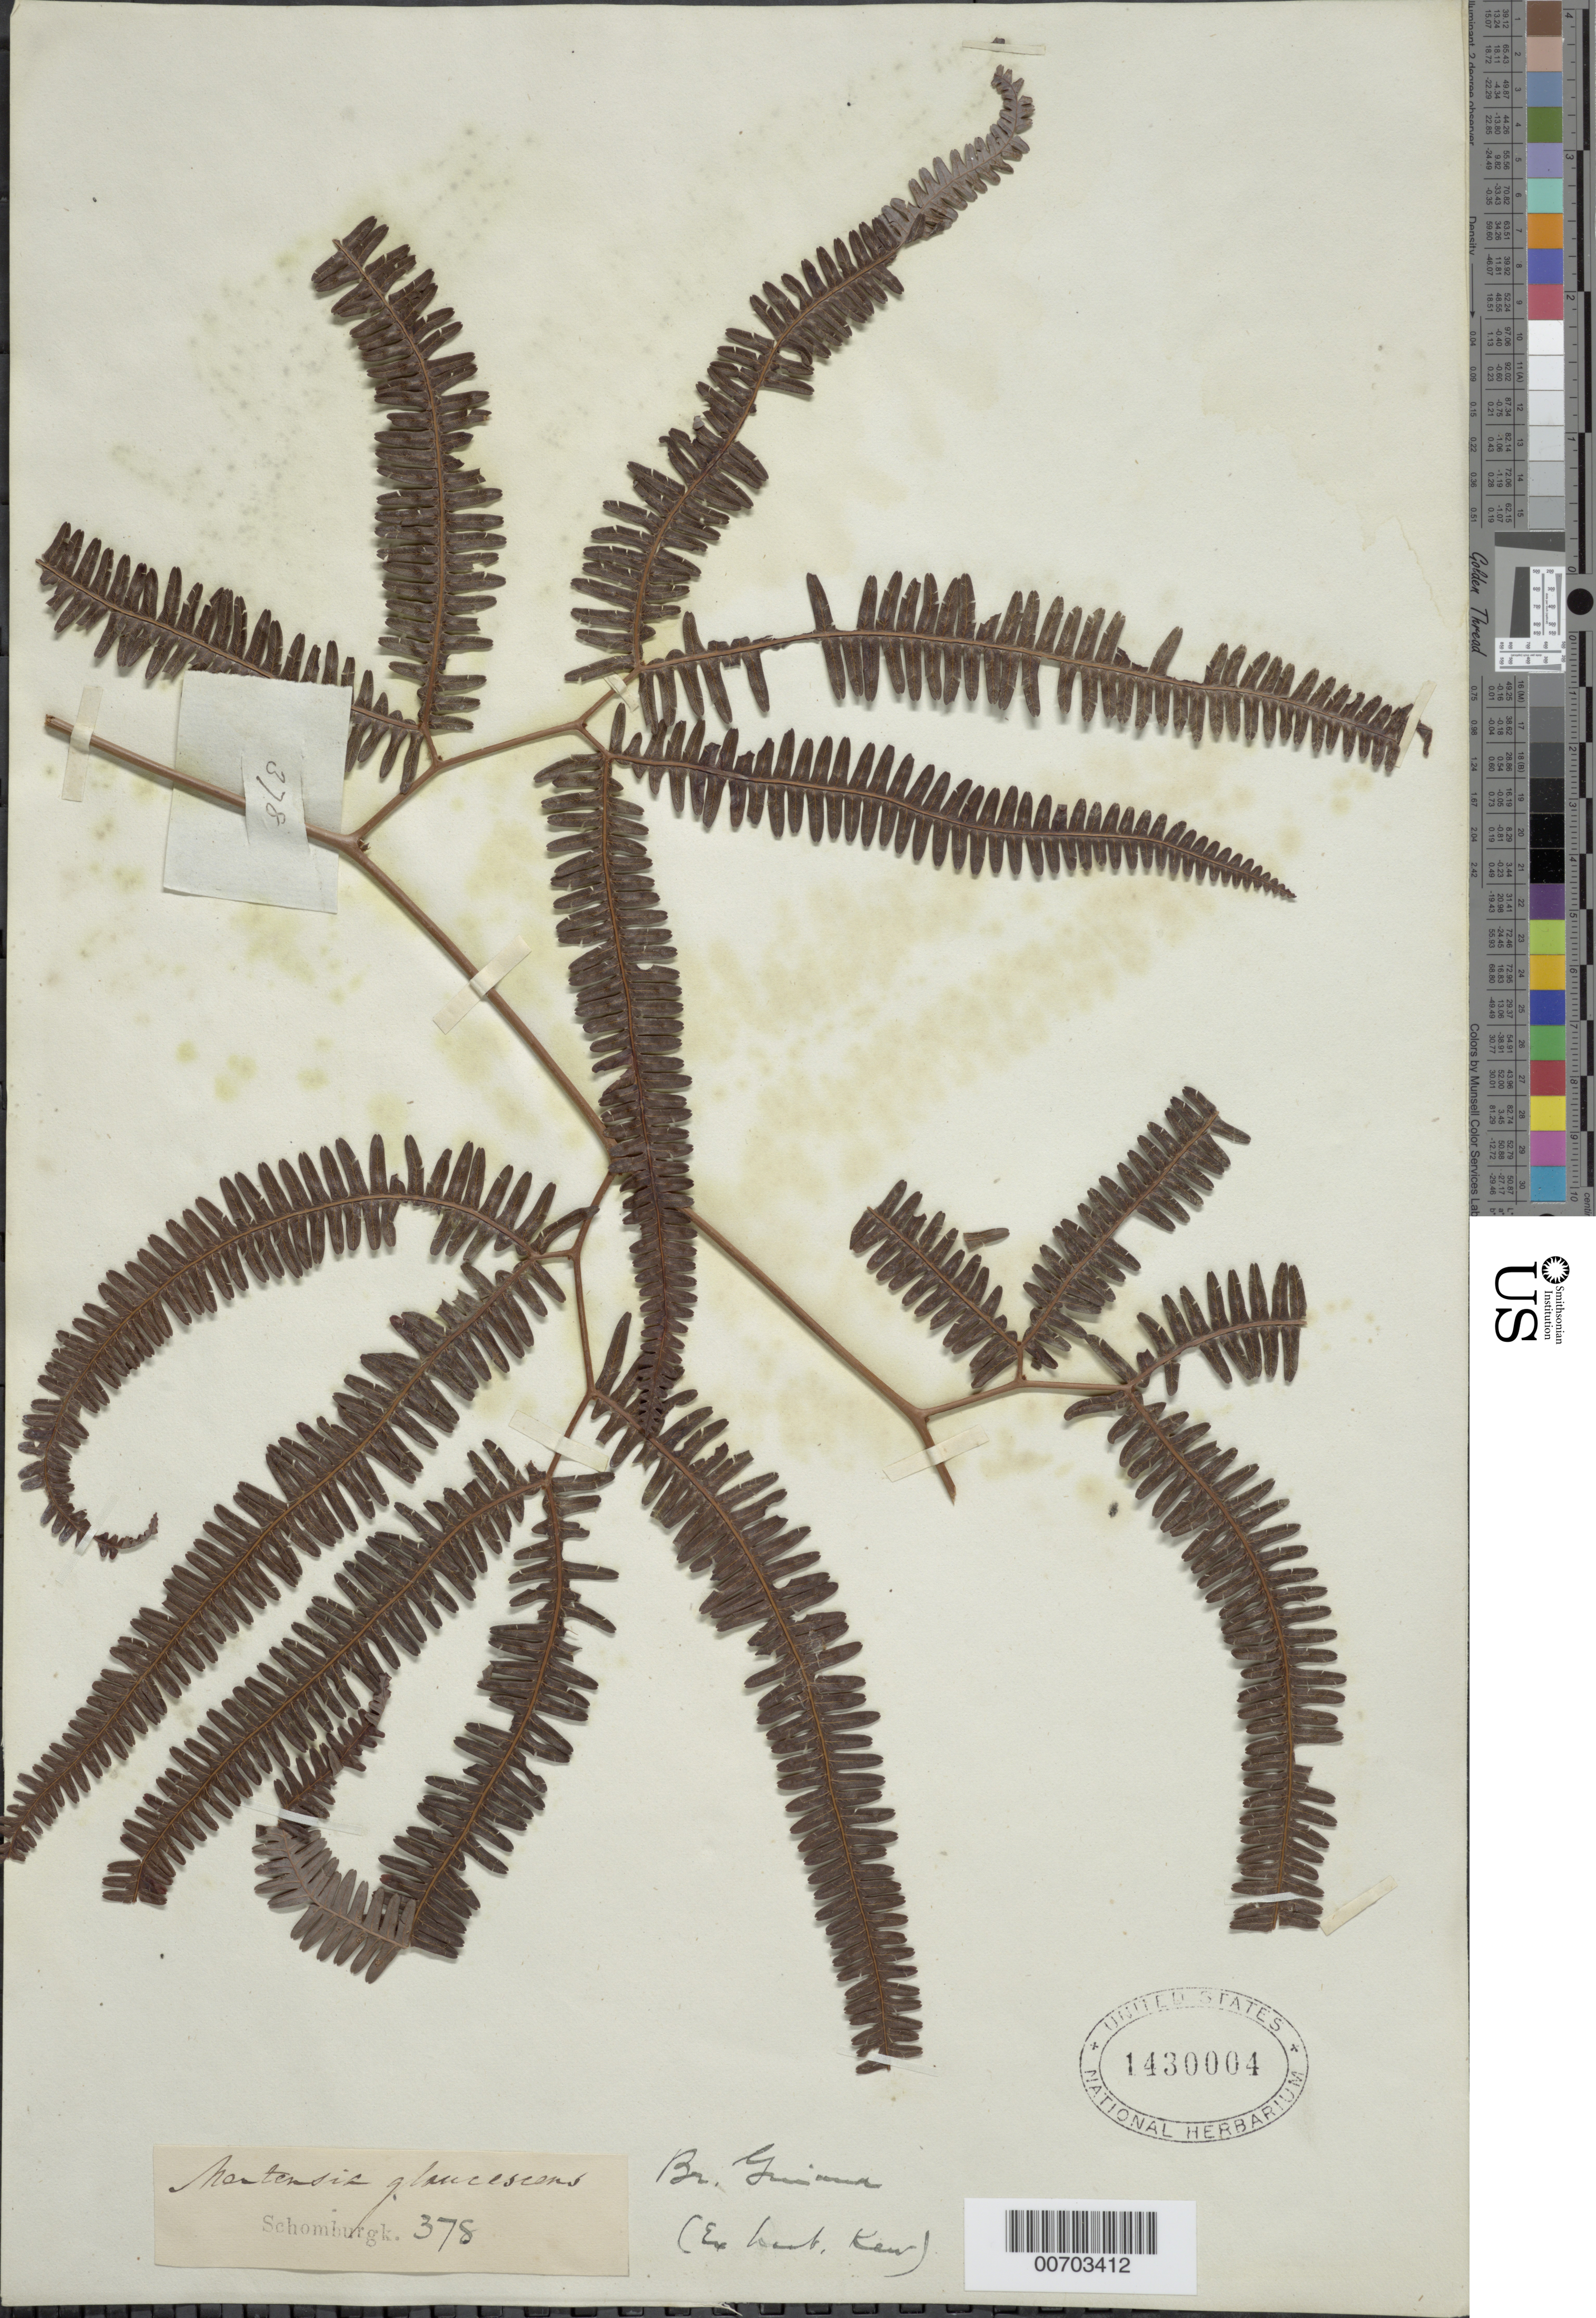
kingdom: Plantae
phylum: Tracheophyta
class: Polypodiopsida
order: Gleicheniales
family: Gleicheniaceae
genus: Gleichenella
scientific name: Gleichenella pectinata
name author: (Willd.) Ching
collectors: -- Schomburgk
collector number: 378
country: Guyana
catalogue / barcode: US 1430004